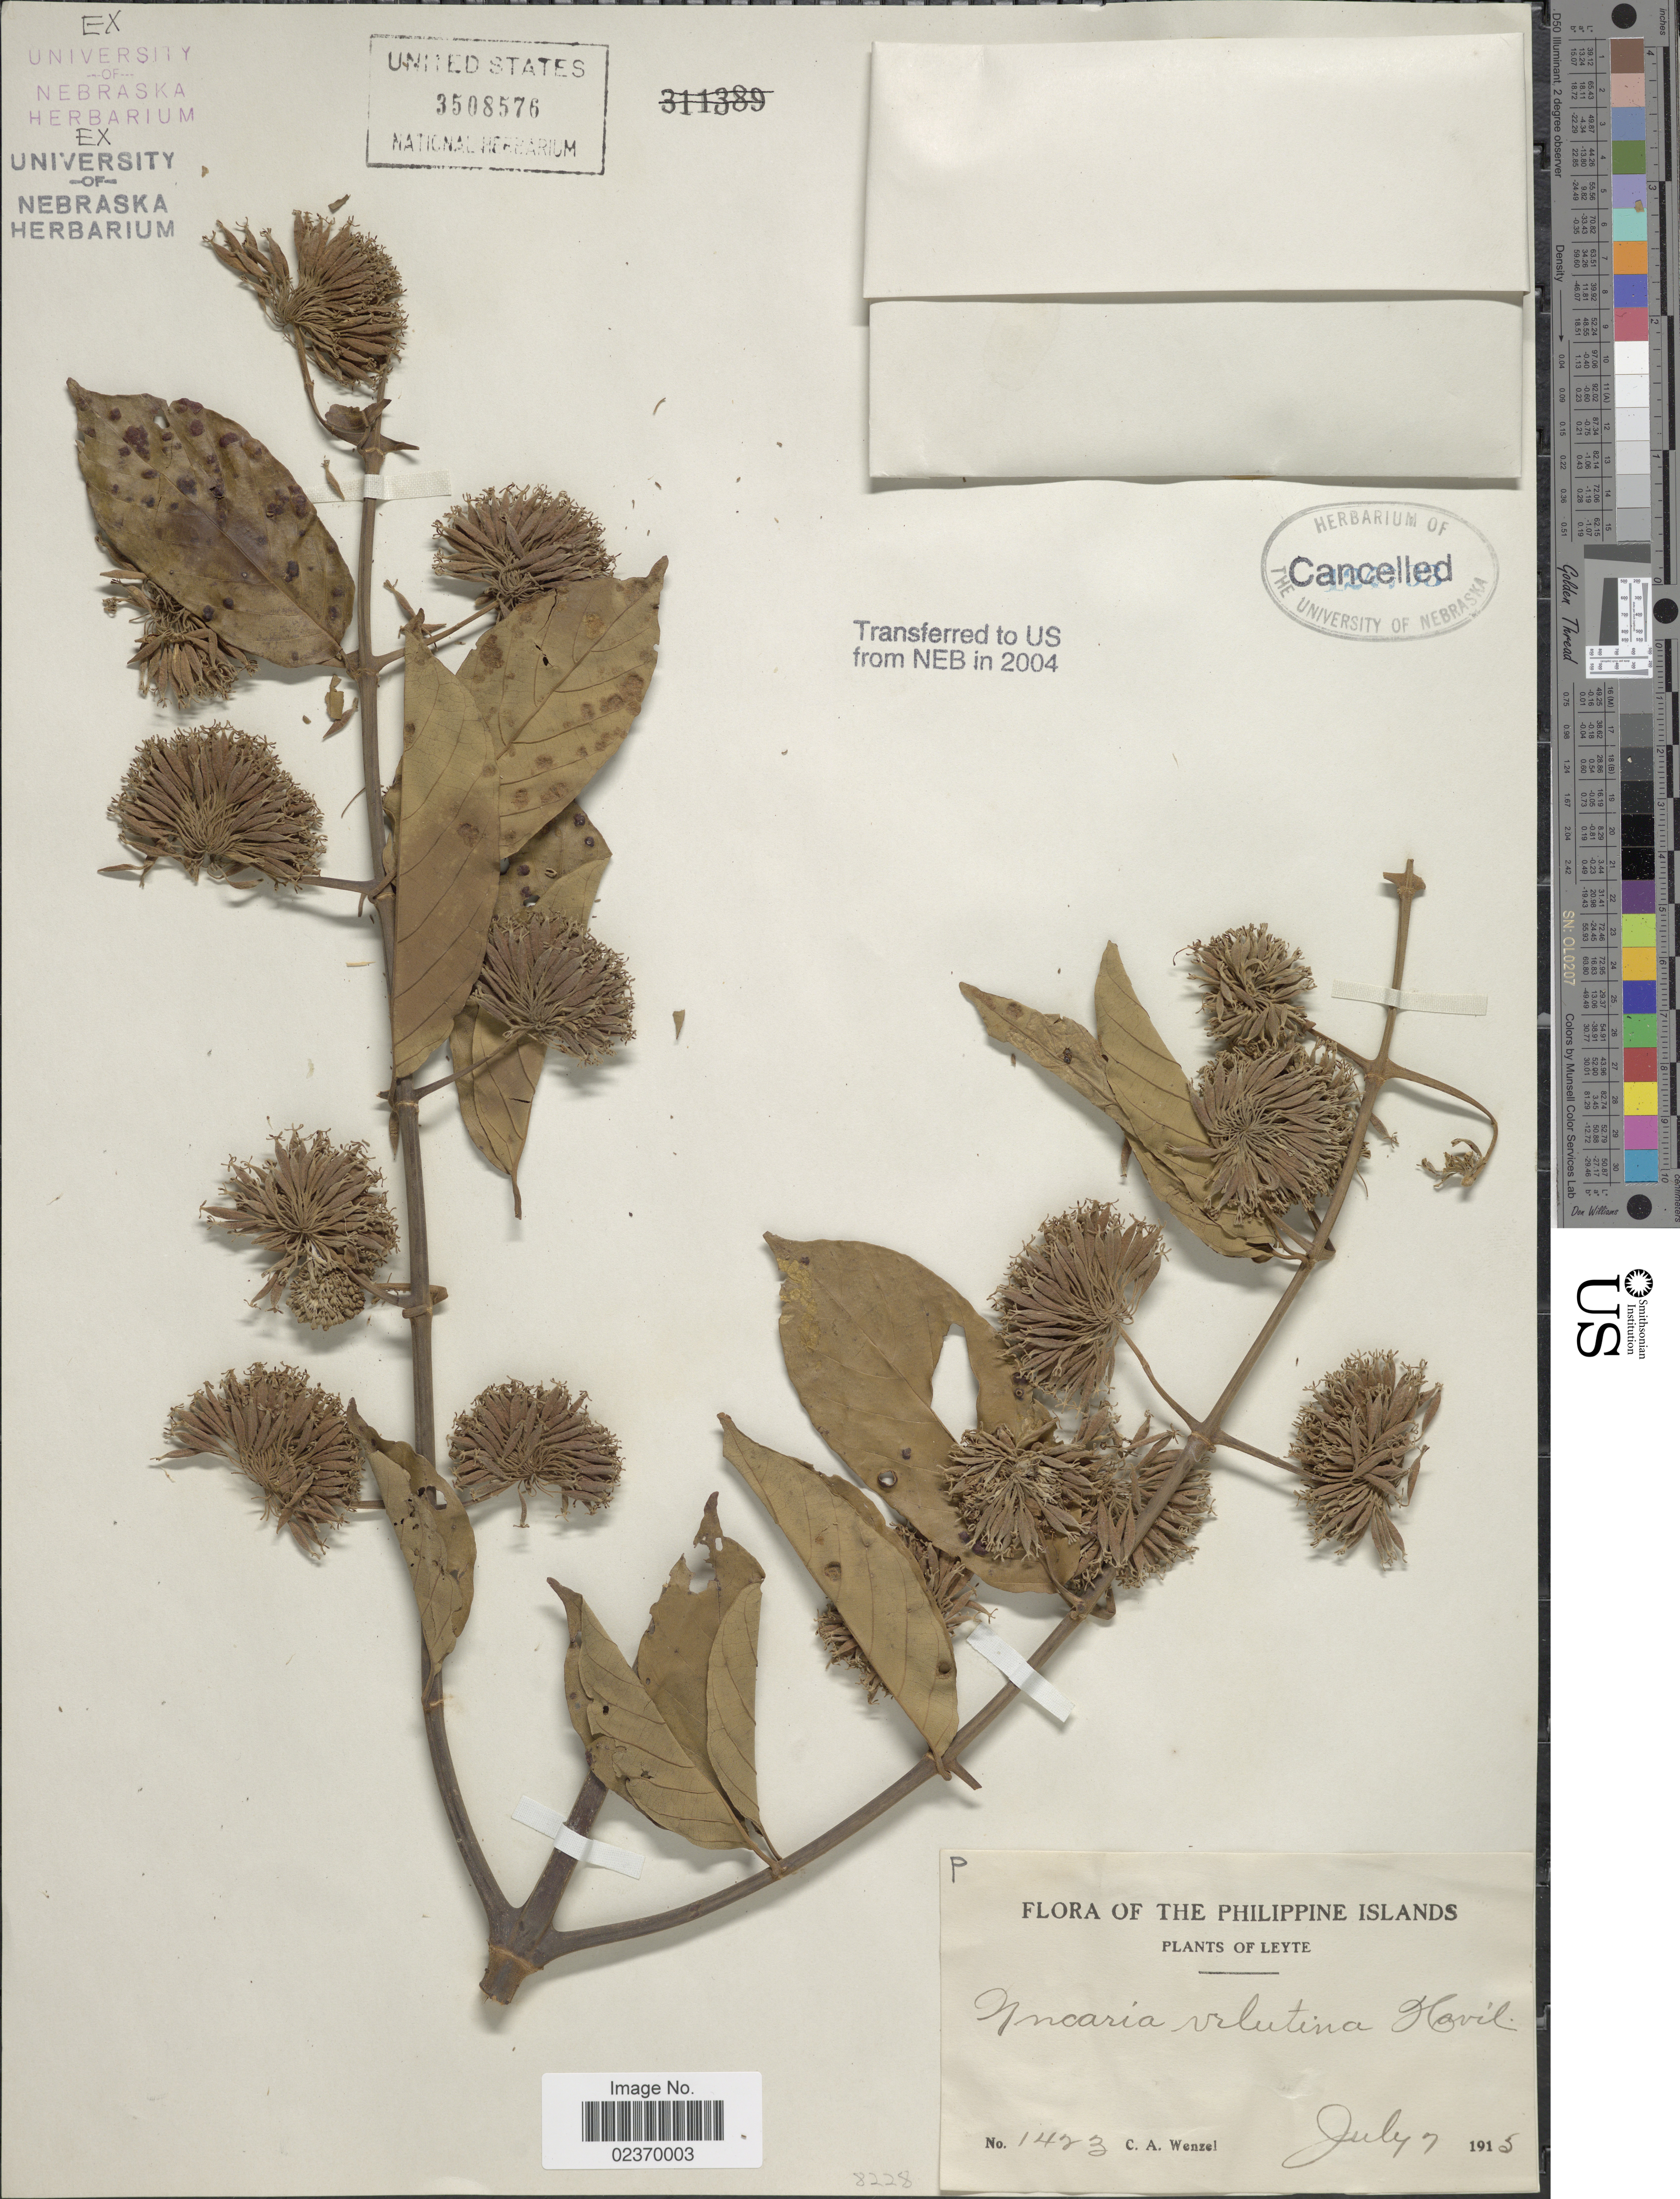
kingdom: Plantae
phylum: Tracheophyta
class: Magnoliopsida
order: Gentianales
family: Rubiaceae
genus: Uncaria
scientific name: Uncaria velutina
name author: Havil.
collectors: C. Wenzel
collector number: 1423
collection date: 1915-01-07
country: Philippines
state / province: Eastern Visayas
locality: Leyte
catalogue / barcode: US 3508576